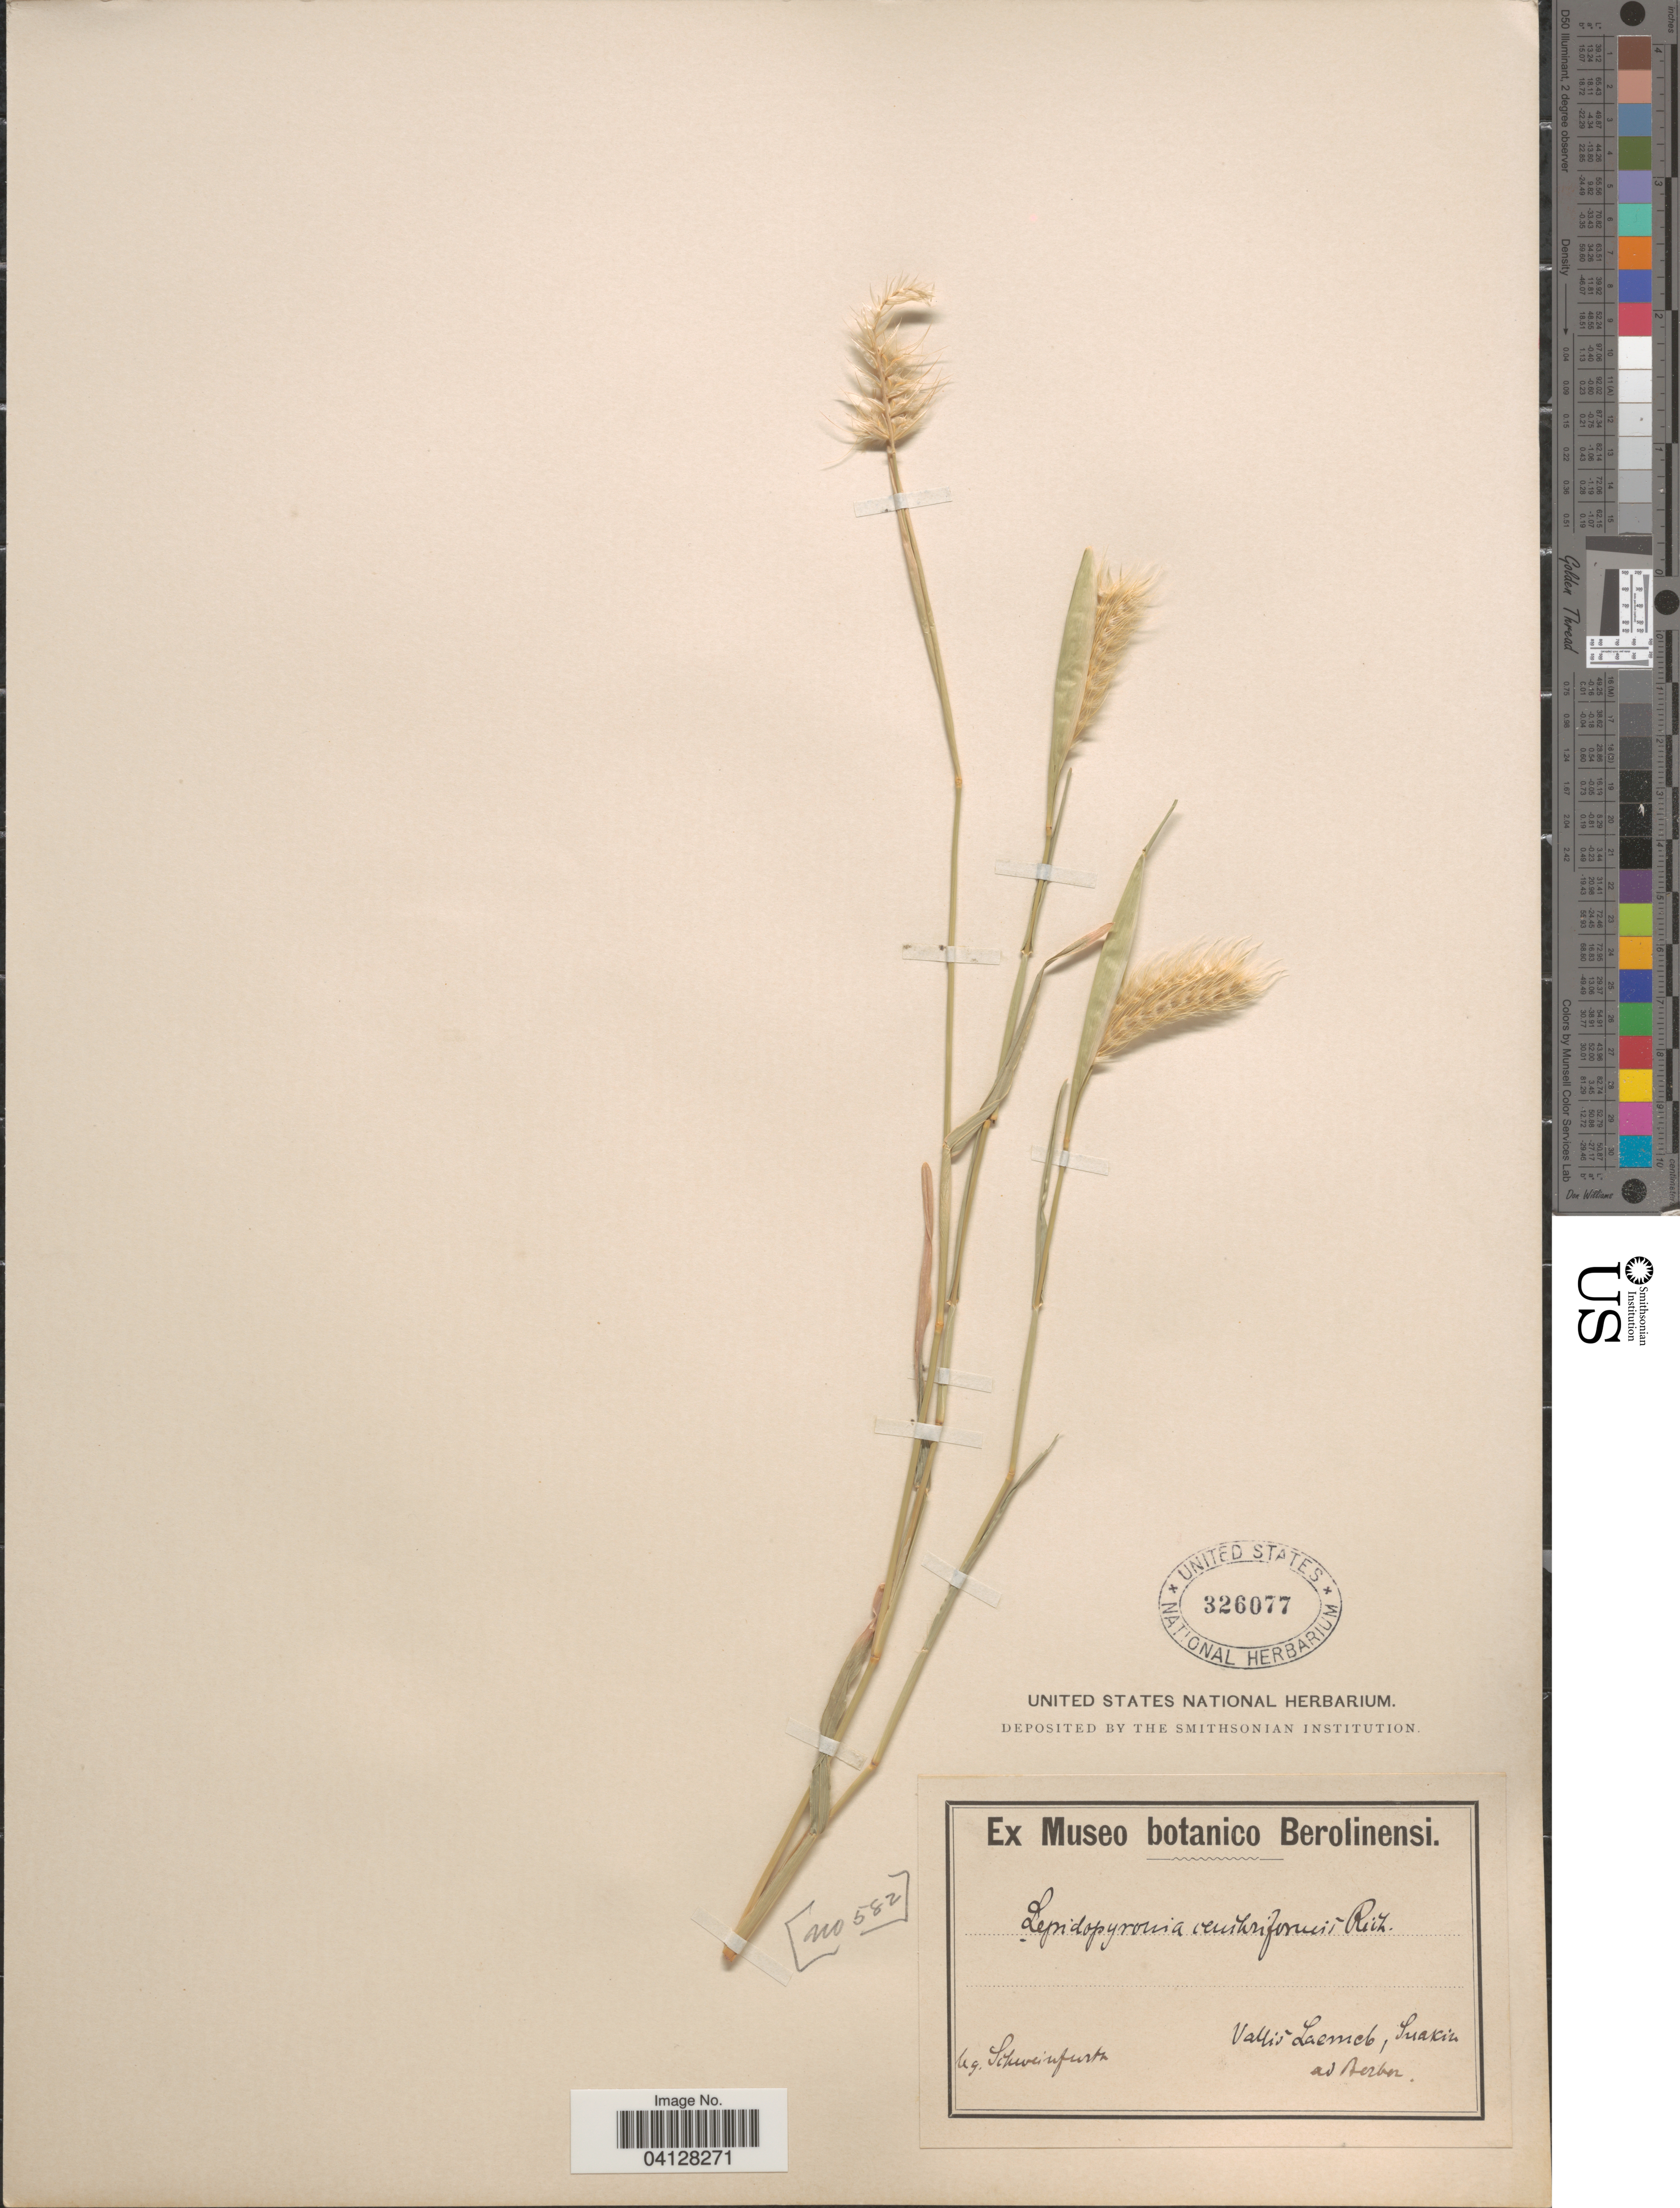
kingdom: Plantae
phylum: Tracheophyta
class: Liliopsida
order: Poales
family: Poaceae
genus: Lepidopironia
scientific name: Lepidopironia cenchriformis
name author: A. Rich.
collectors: Schweinfurth, --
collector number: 582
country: Sudan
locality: Vallis Laemeb, Suakin ad Berber.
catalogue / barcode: US 326077